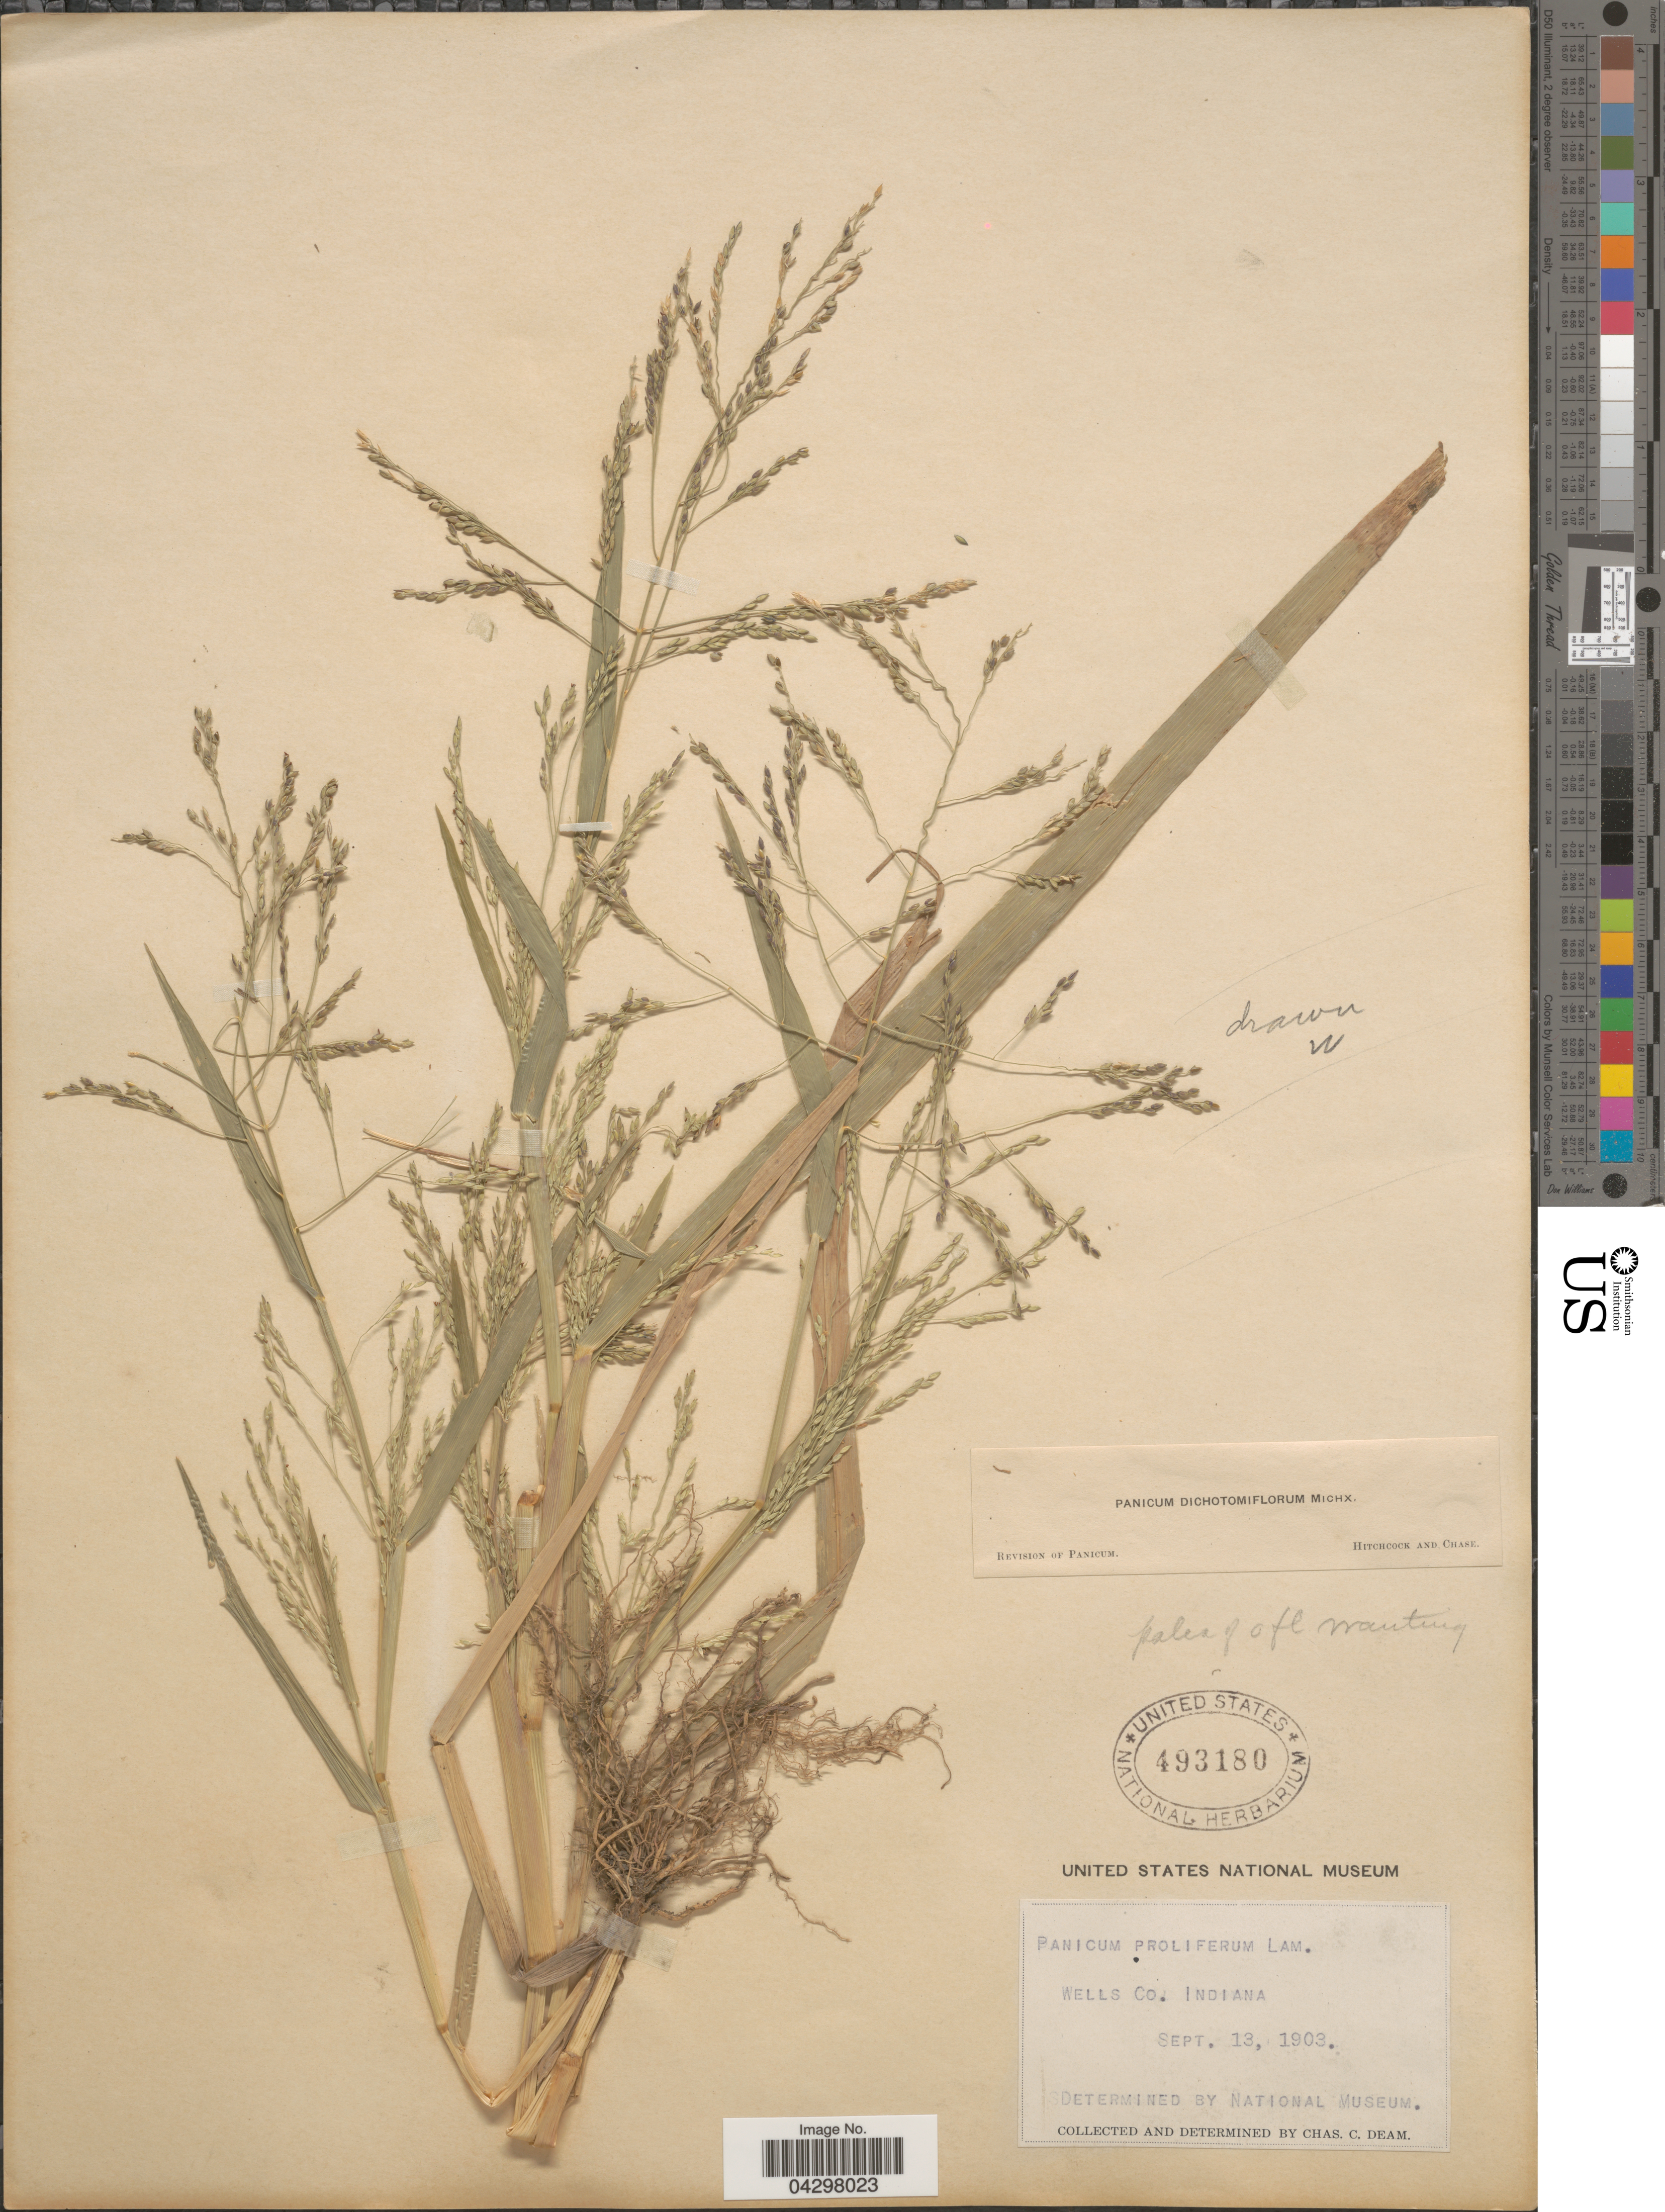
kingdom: Plantae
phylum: Tracheophyta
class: Liliopsida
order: Poales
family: Poaceae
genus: Panicum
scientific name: Panicum dichotomiflorum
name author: Michx.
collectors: C. C. Deam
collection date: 1903-09-13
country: United States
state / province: Indiana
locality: Wells Co.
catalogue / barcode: US 493180